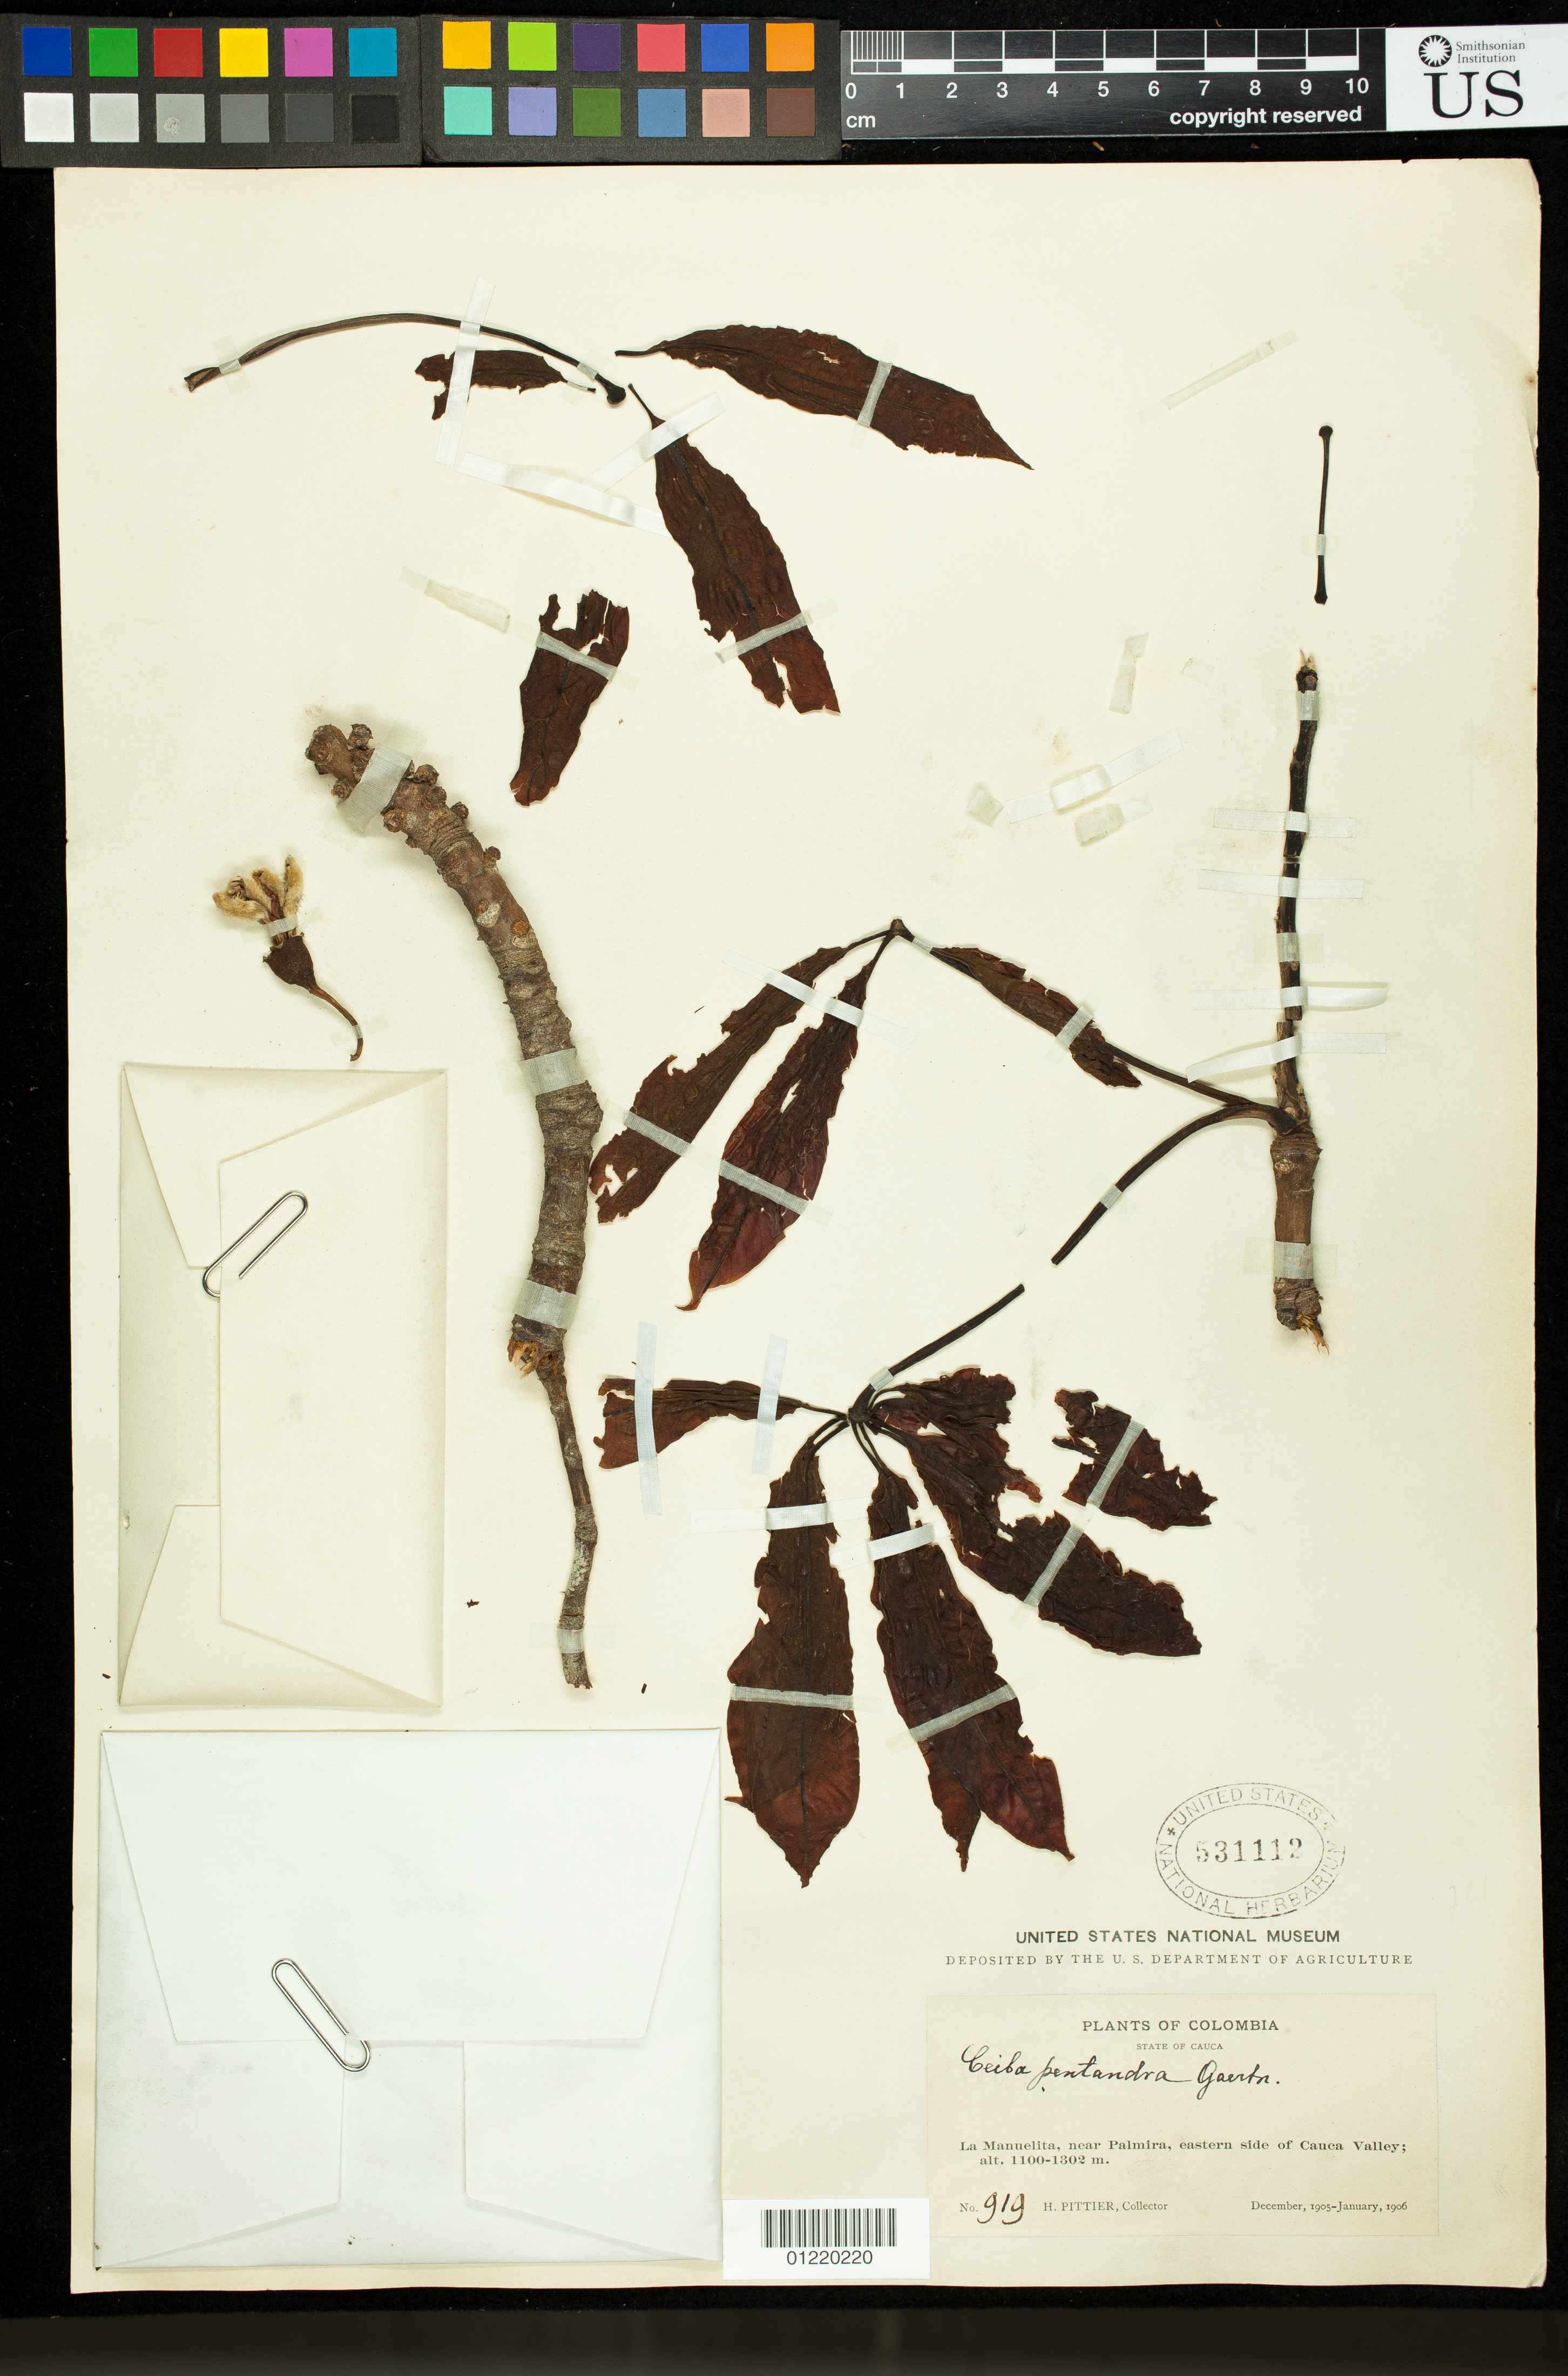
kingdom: Plantae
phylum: Tracheophyta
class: Magnoliopsida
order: Malvales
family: Malvaceae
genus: Ceiba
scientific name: Ceiba pentandra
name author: (L.) Gaertn.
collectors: H. F. Pittier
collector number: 919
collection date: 1905-12/1906-01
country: Colombia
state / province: Valle del Cauca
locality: State of Cauca, La Manuelita, near Palmira, eastern side of Cauca Valley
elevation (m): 1100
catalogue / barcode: US 531112